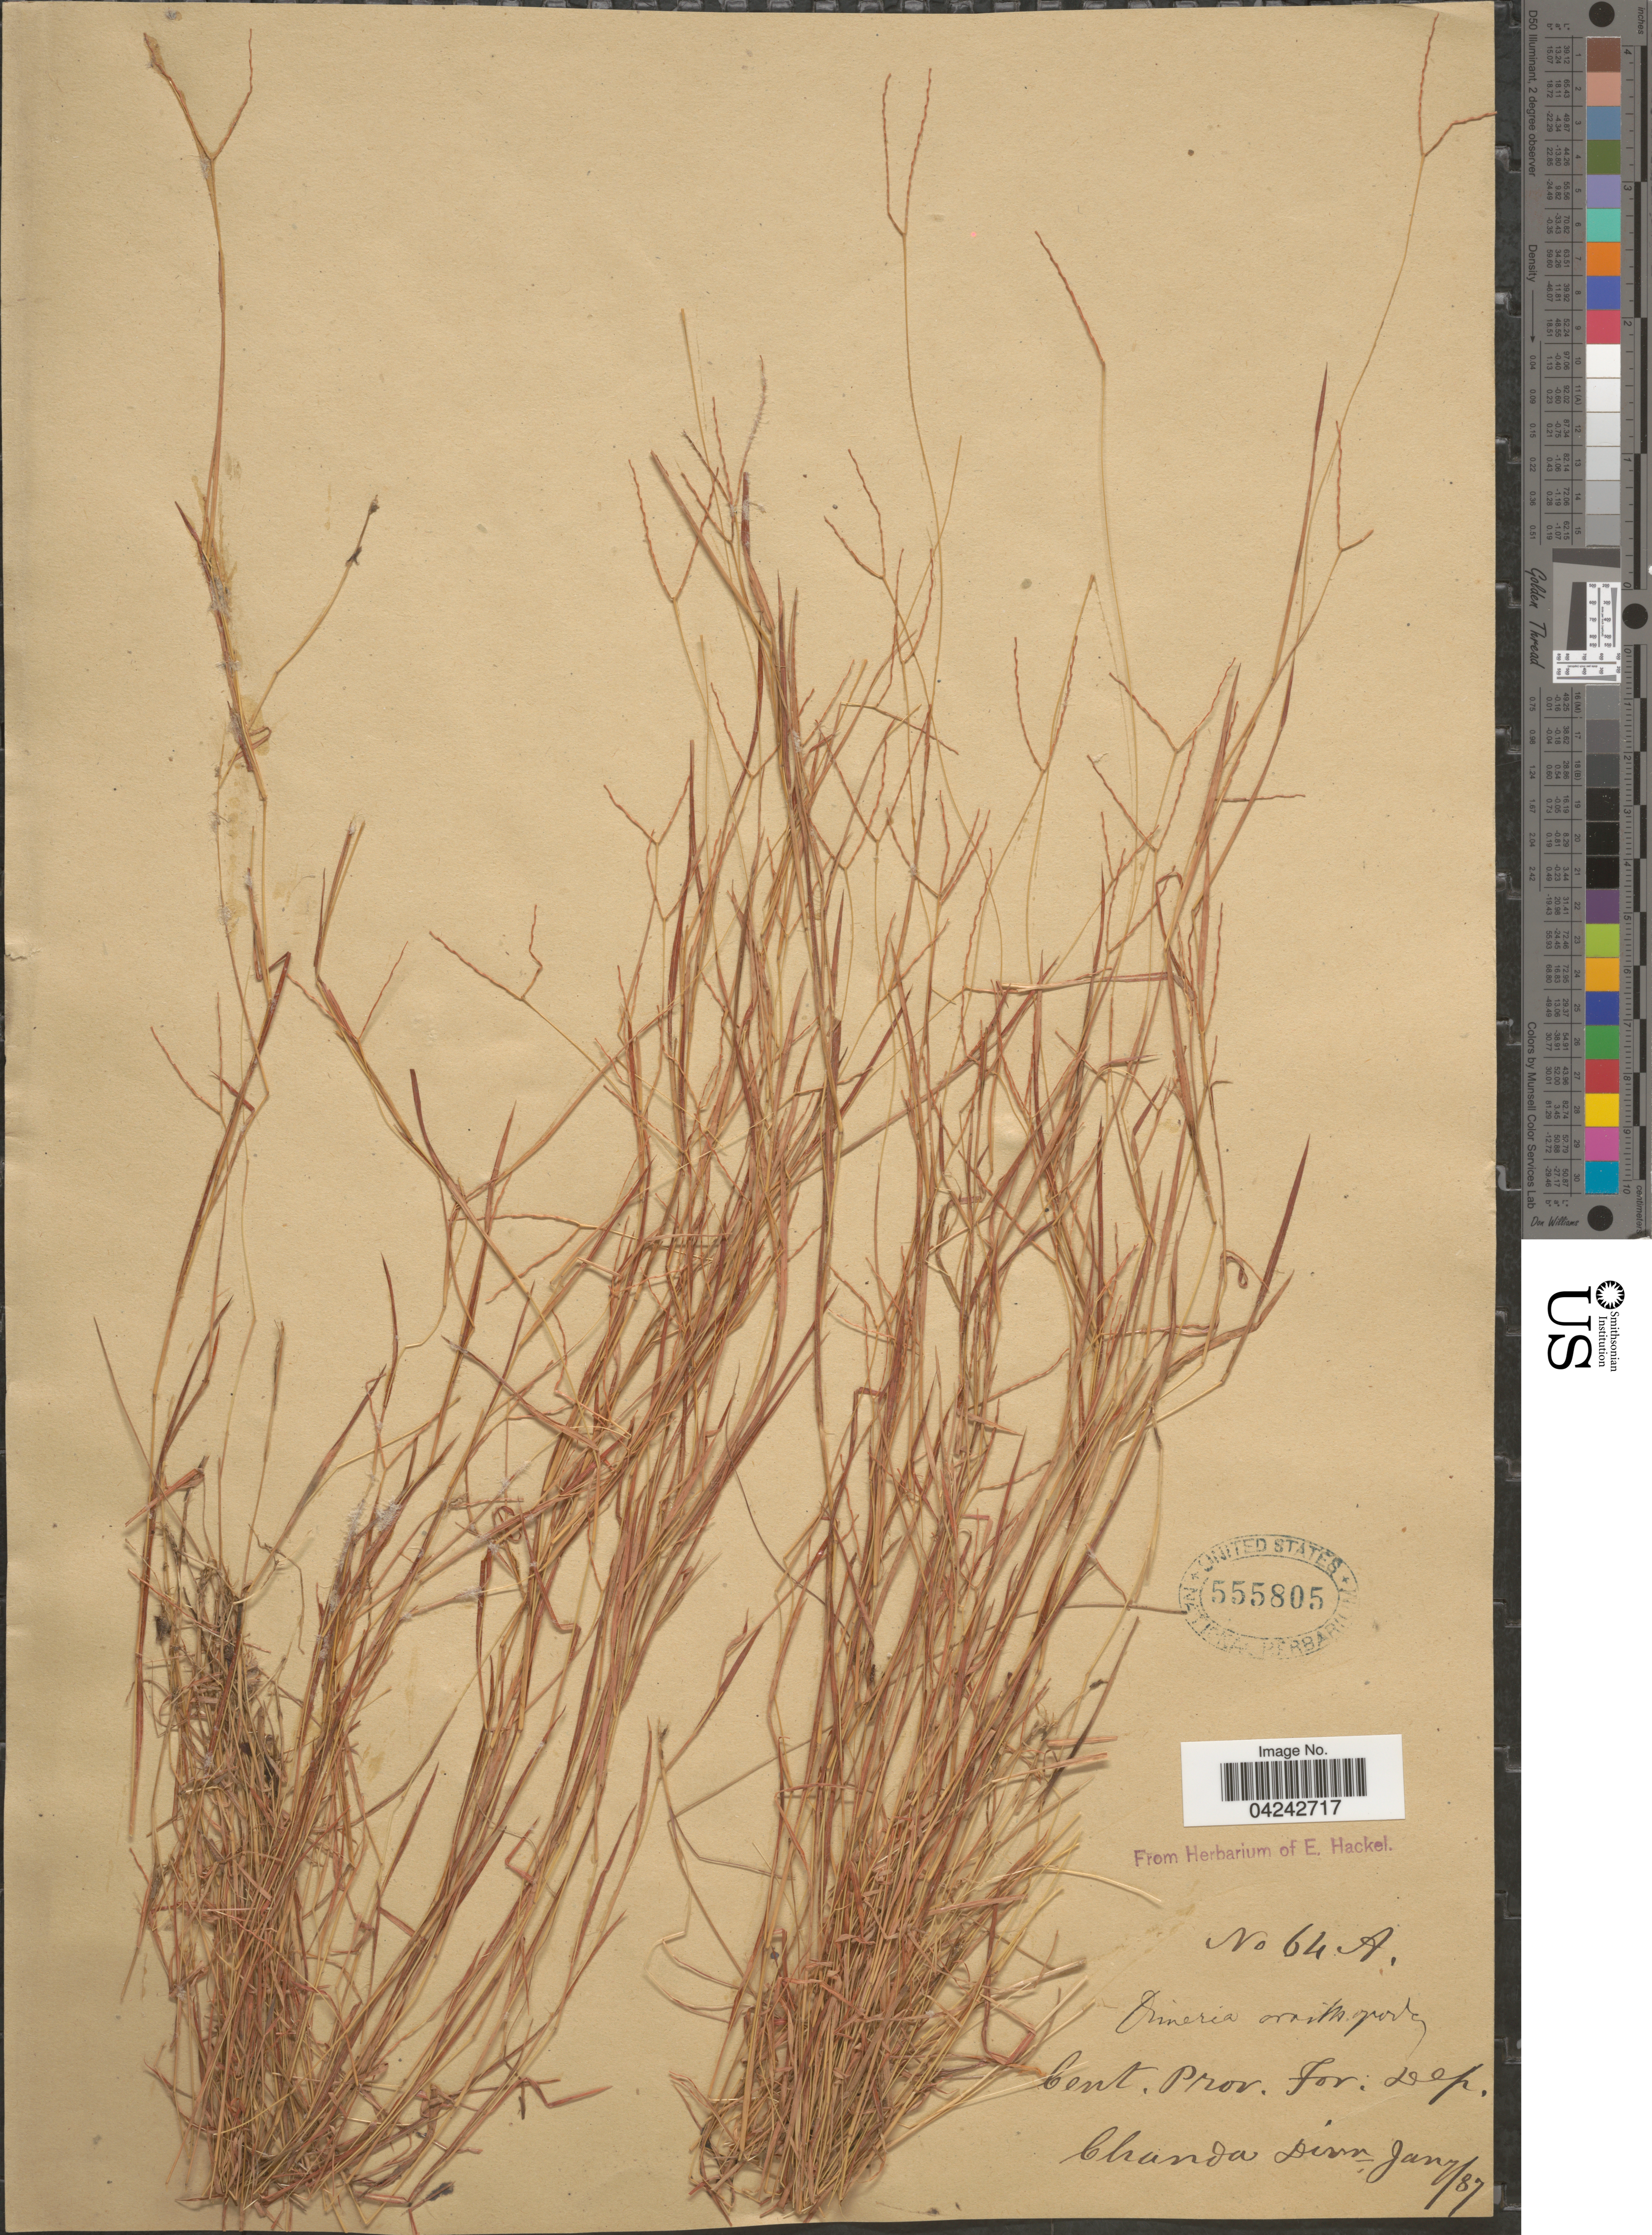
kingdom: Plantae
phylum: Tracheophyta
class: Liliopsida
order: Poales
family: Poaceae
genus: Dimeria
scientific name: Dimeria ornithopoda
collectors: C. Dinn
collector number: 64A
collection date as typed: Transcribed d/m/y: 7/1/87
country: India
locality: Cent. Prov. For. Dep.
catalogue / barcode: US 555805